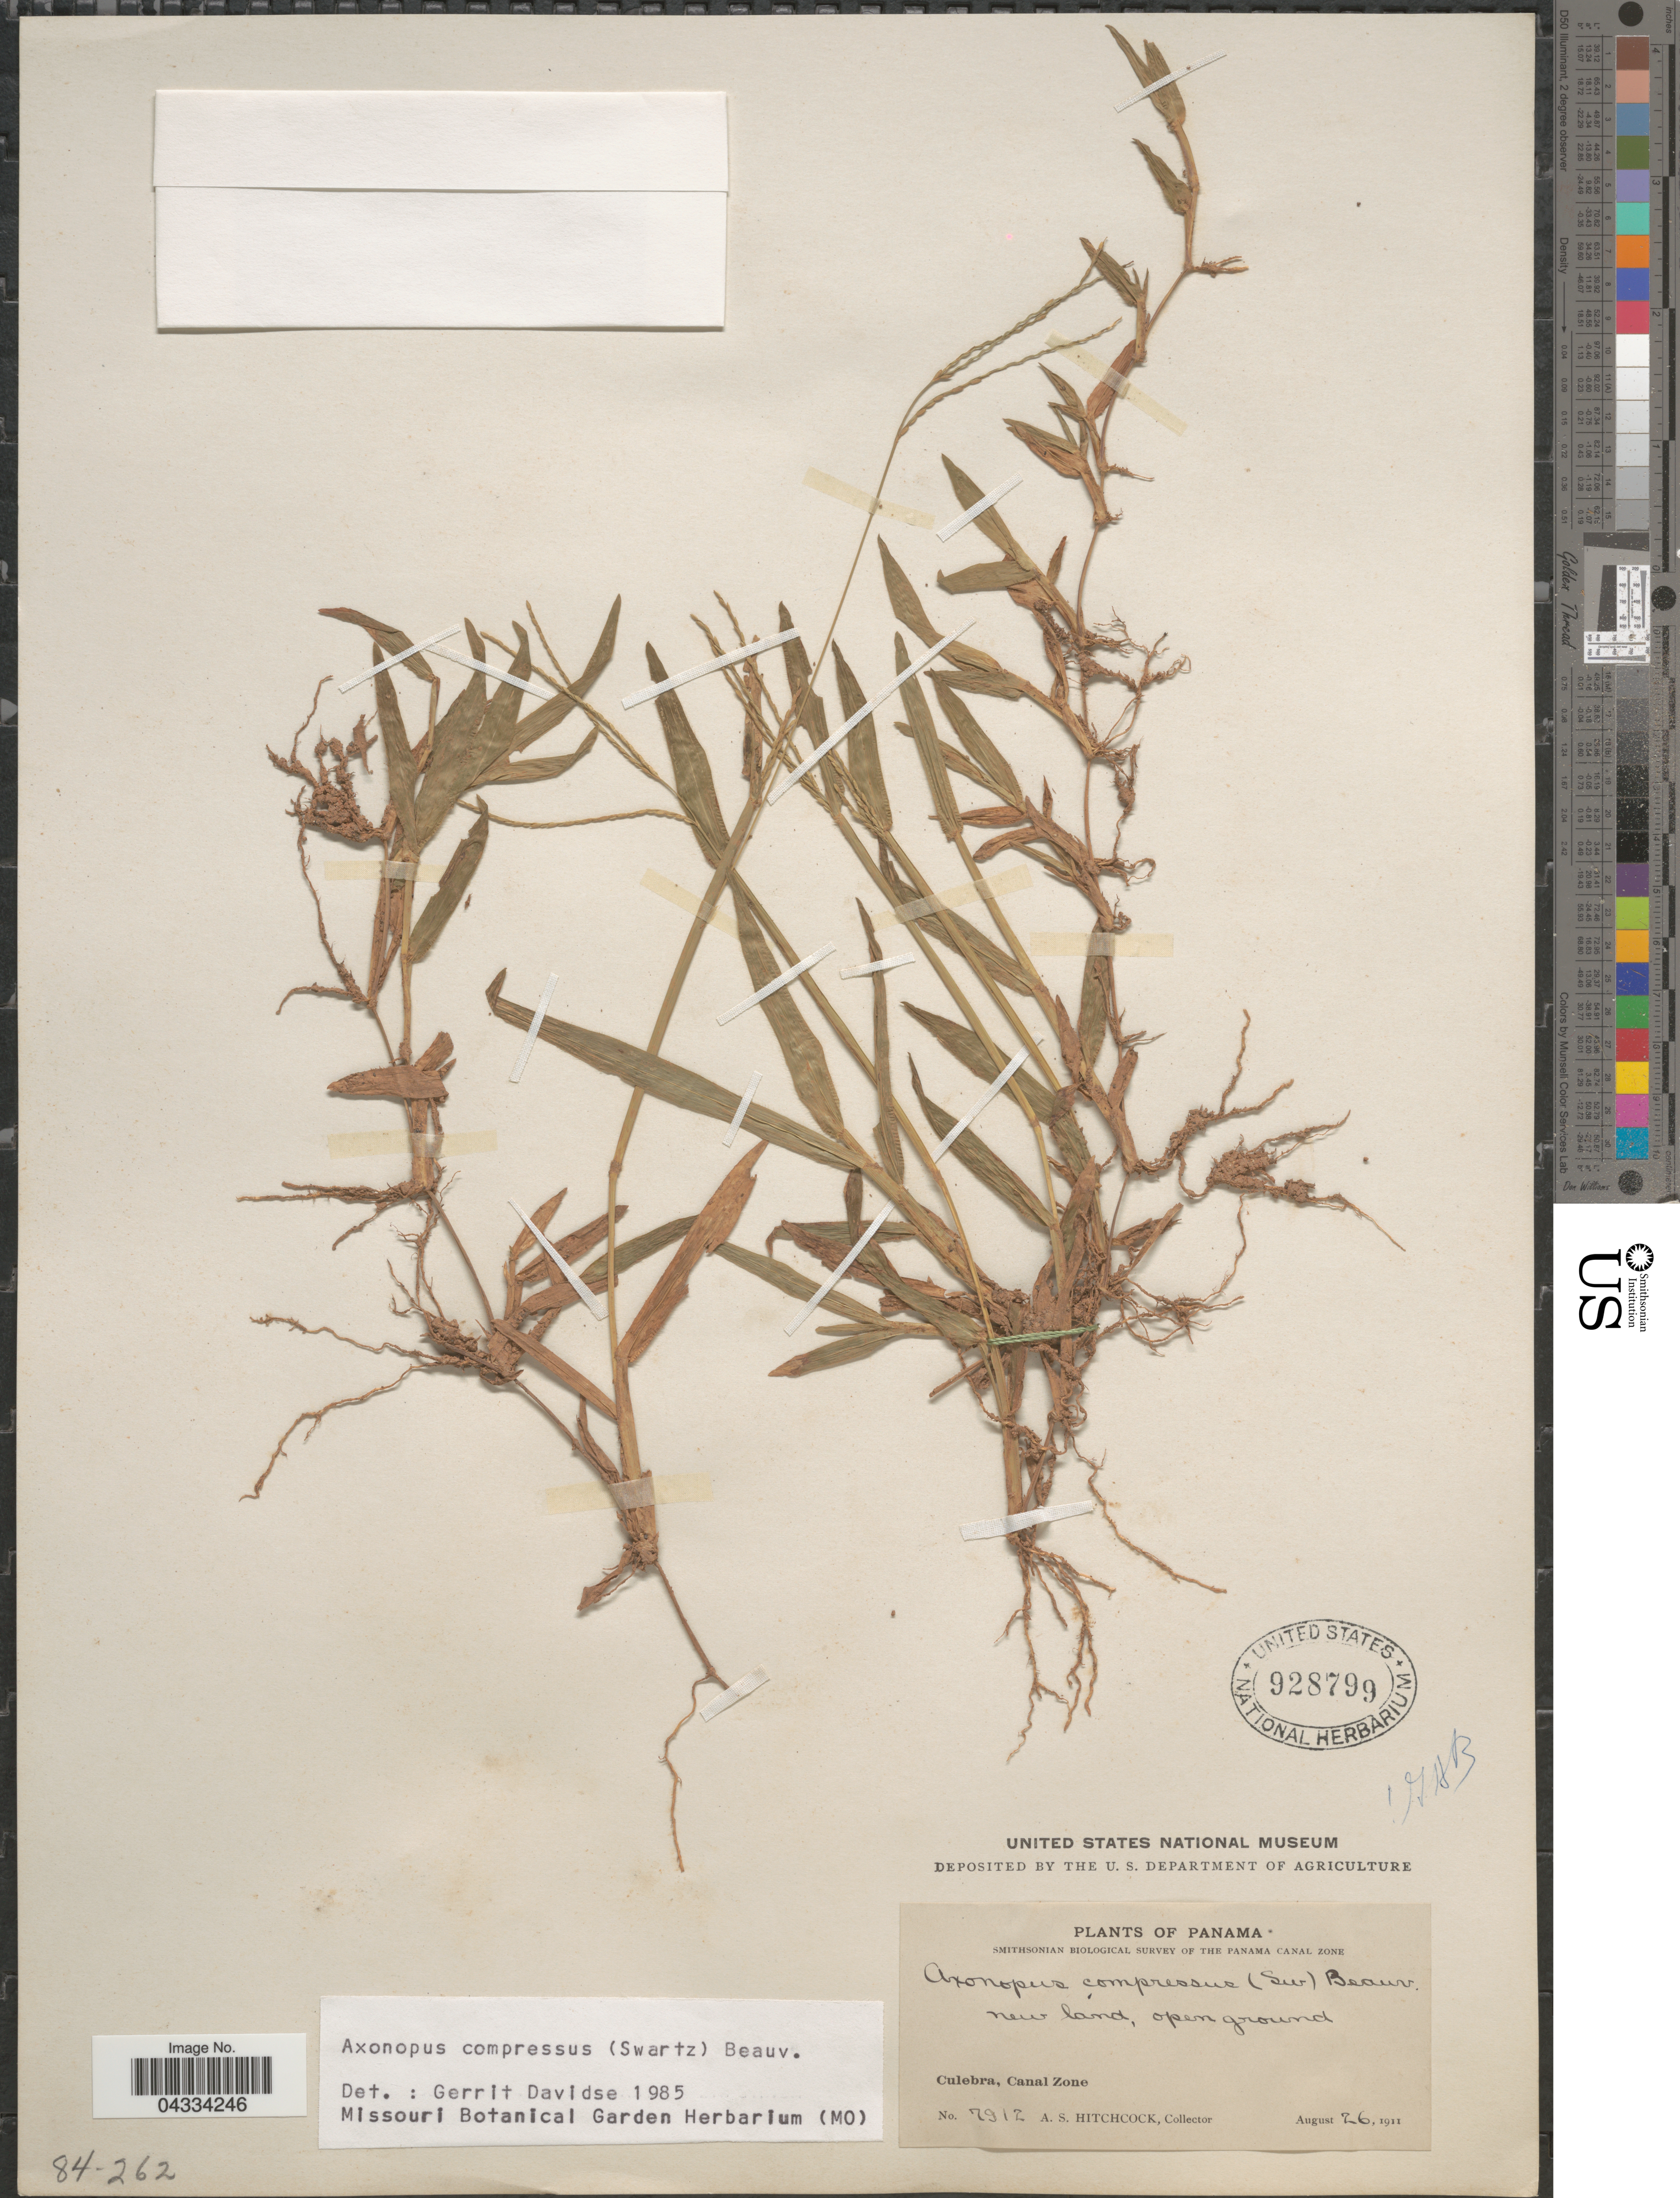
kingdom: Plantae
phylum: Tracheophyta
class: Liliopsida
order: Poales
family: Poaceae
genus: Axonopus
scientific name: Axonopus compressus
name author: (Sw.) P. Beauv.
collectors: A. S. Hitchcock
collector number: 7912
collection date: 1911-08-26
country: Panama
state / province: Colón / Panamá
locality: Smithsonian Biological Survey of the Panama Canal Zone. Culebra, Canal Zone.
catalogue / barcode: US 928799